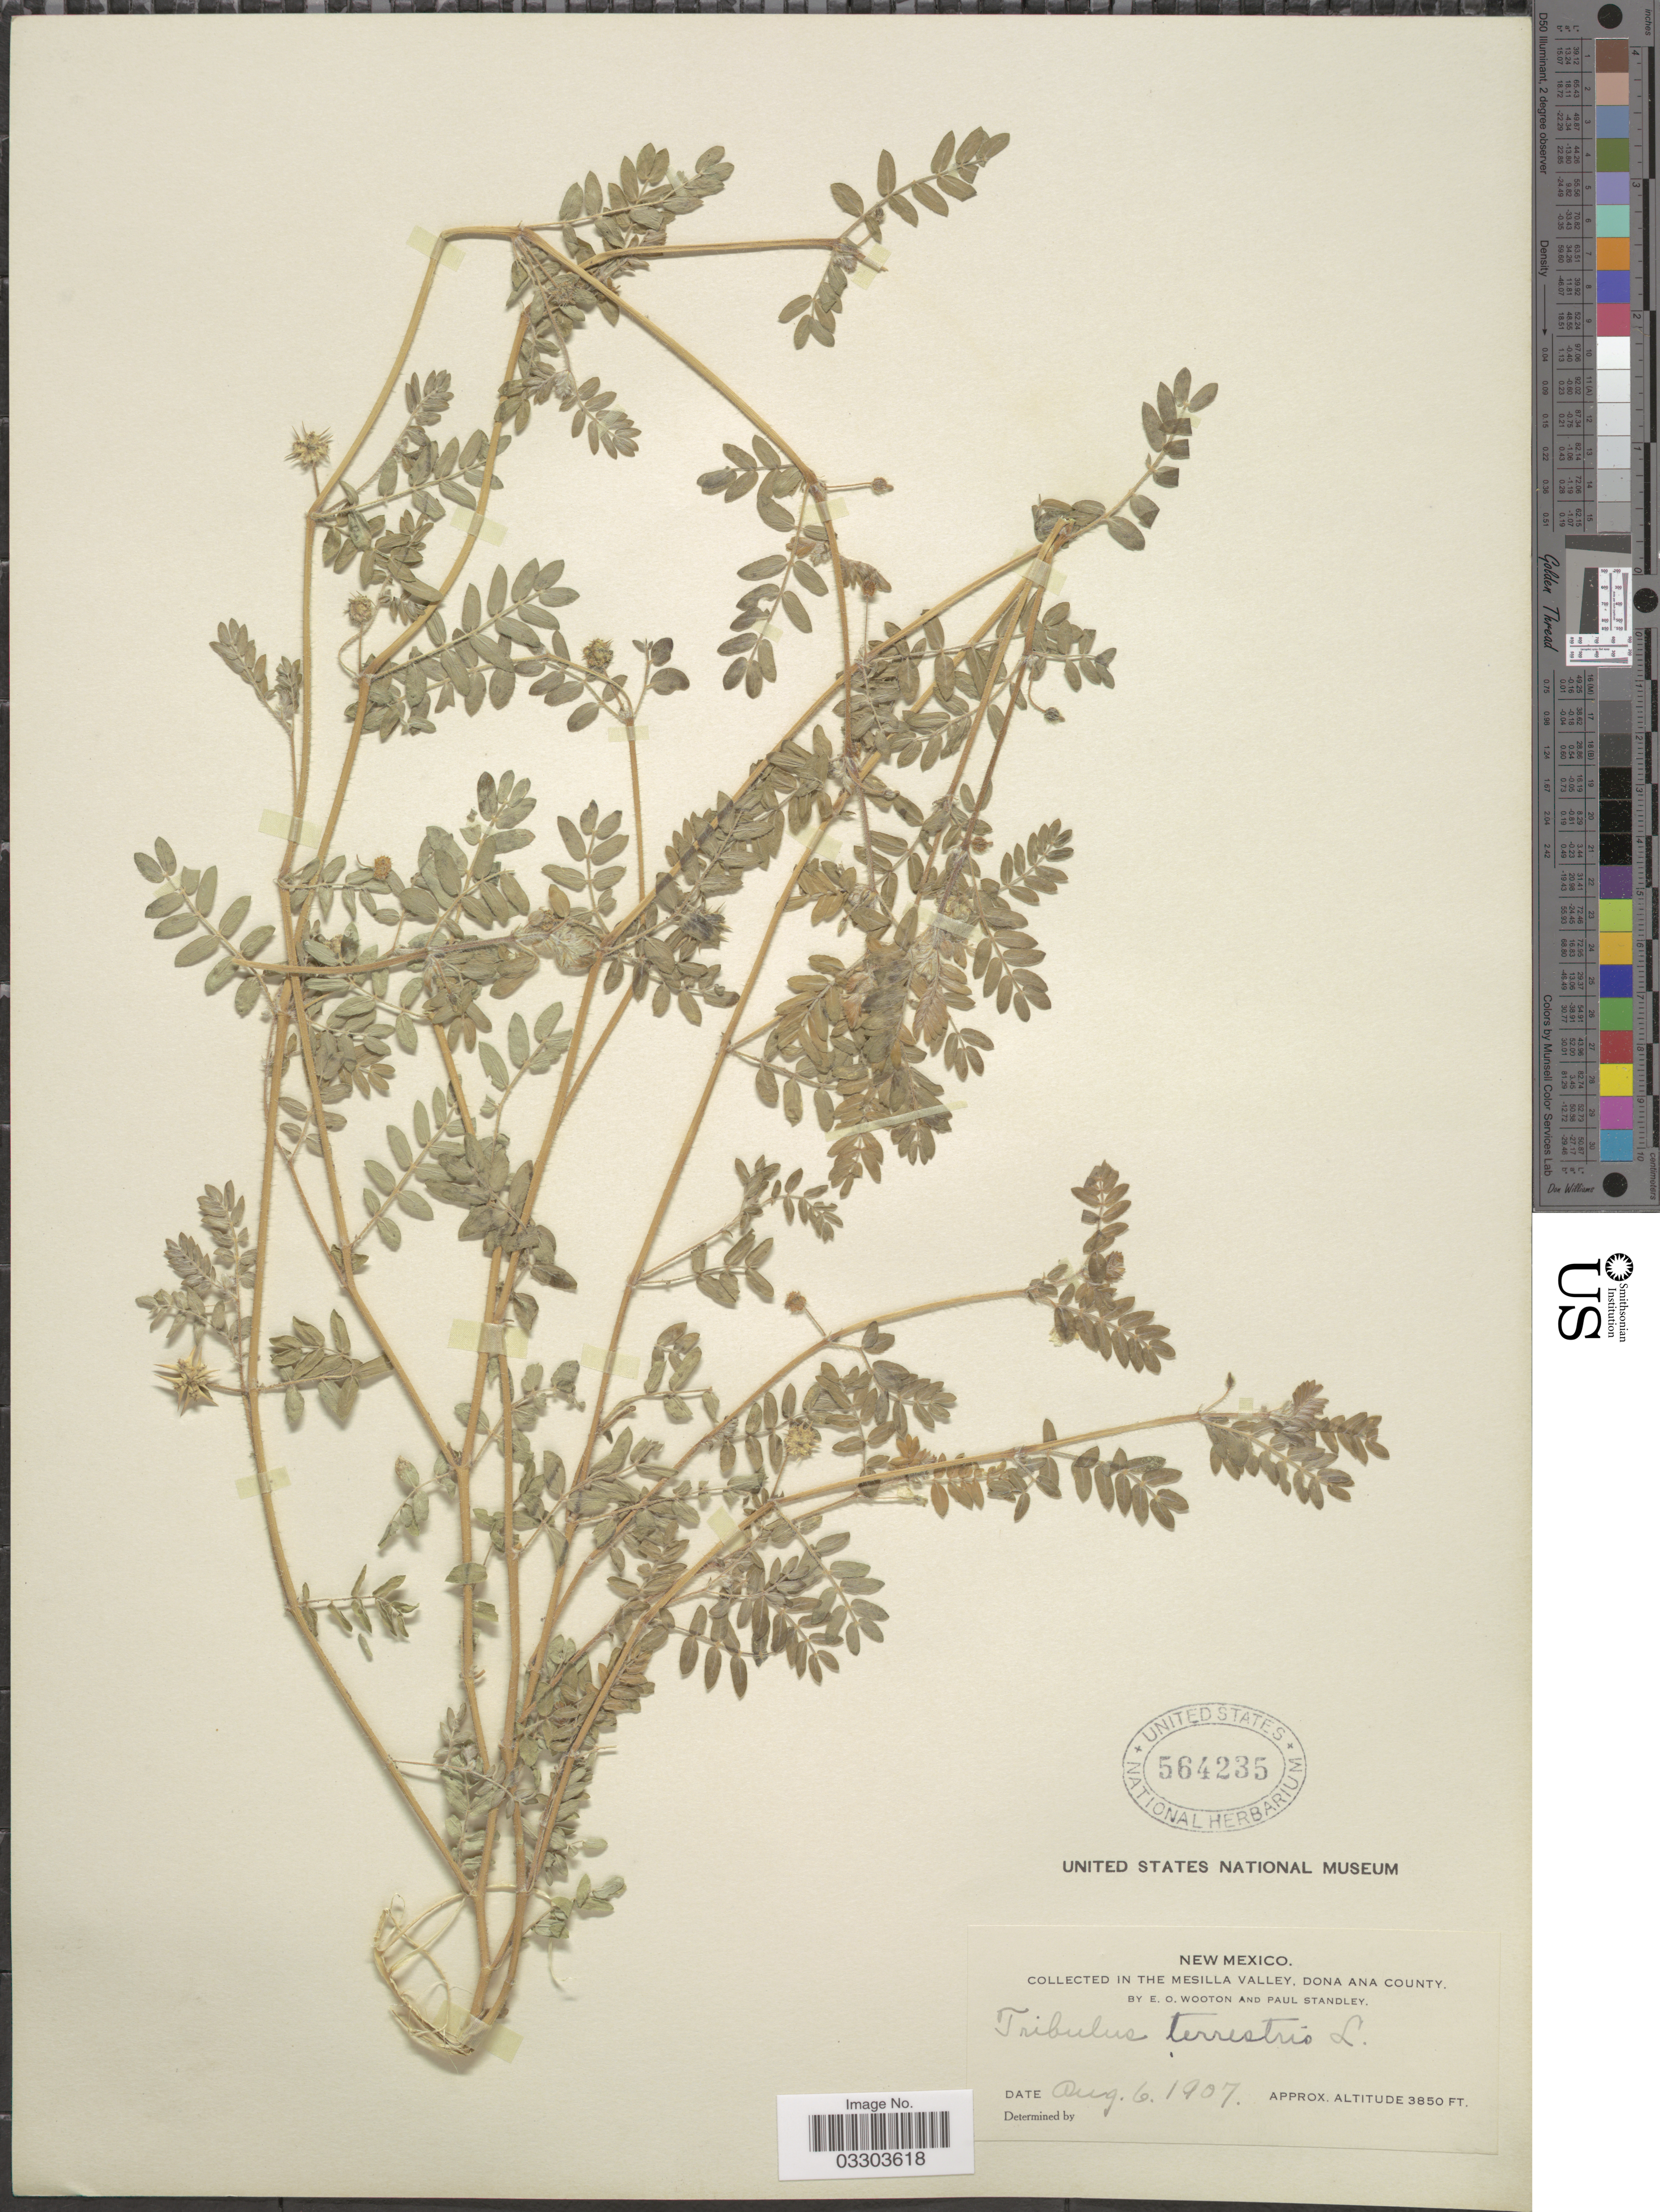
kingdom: Plantae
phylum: Tracheophyta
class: Magnoliopsida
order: Zygophyllales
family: Zygophyllaceae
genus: Tribulus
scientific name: Tribulus terrestris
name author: L.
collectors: E. O. Wooton & P. C. Standley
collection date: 1907-08-06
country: United States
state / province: New Mexico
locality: The Mesilla Valley, Dona Ana County.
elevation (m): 1173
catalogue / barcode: US 564235